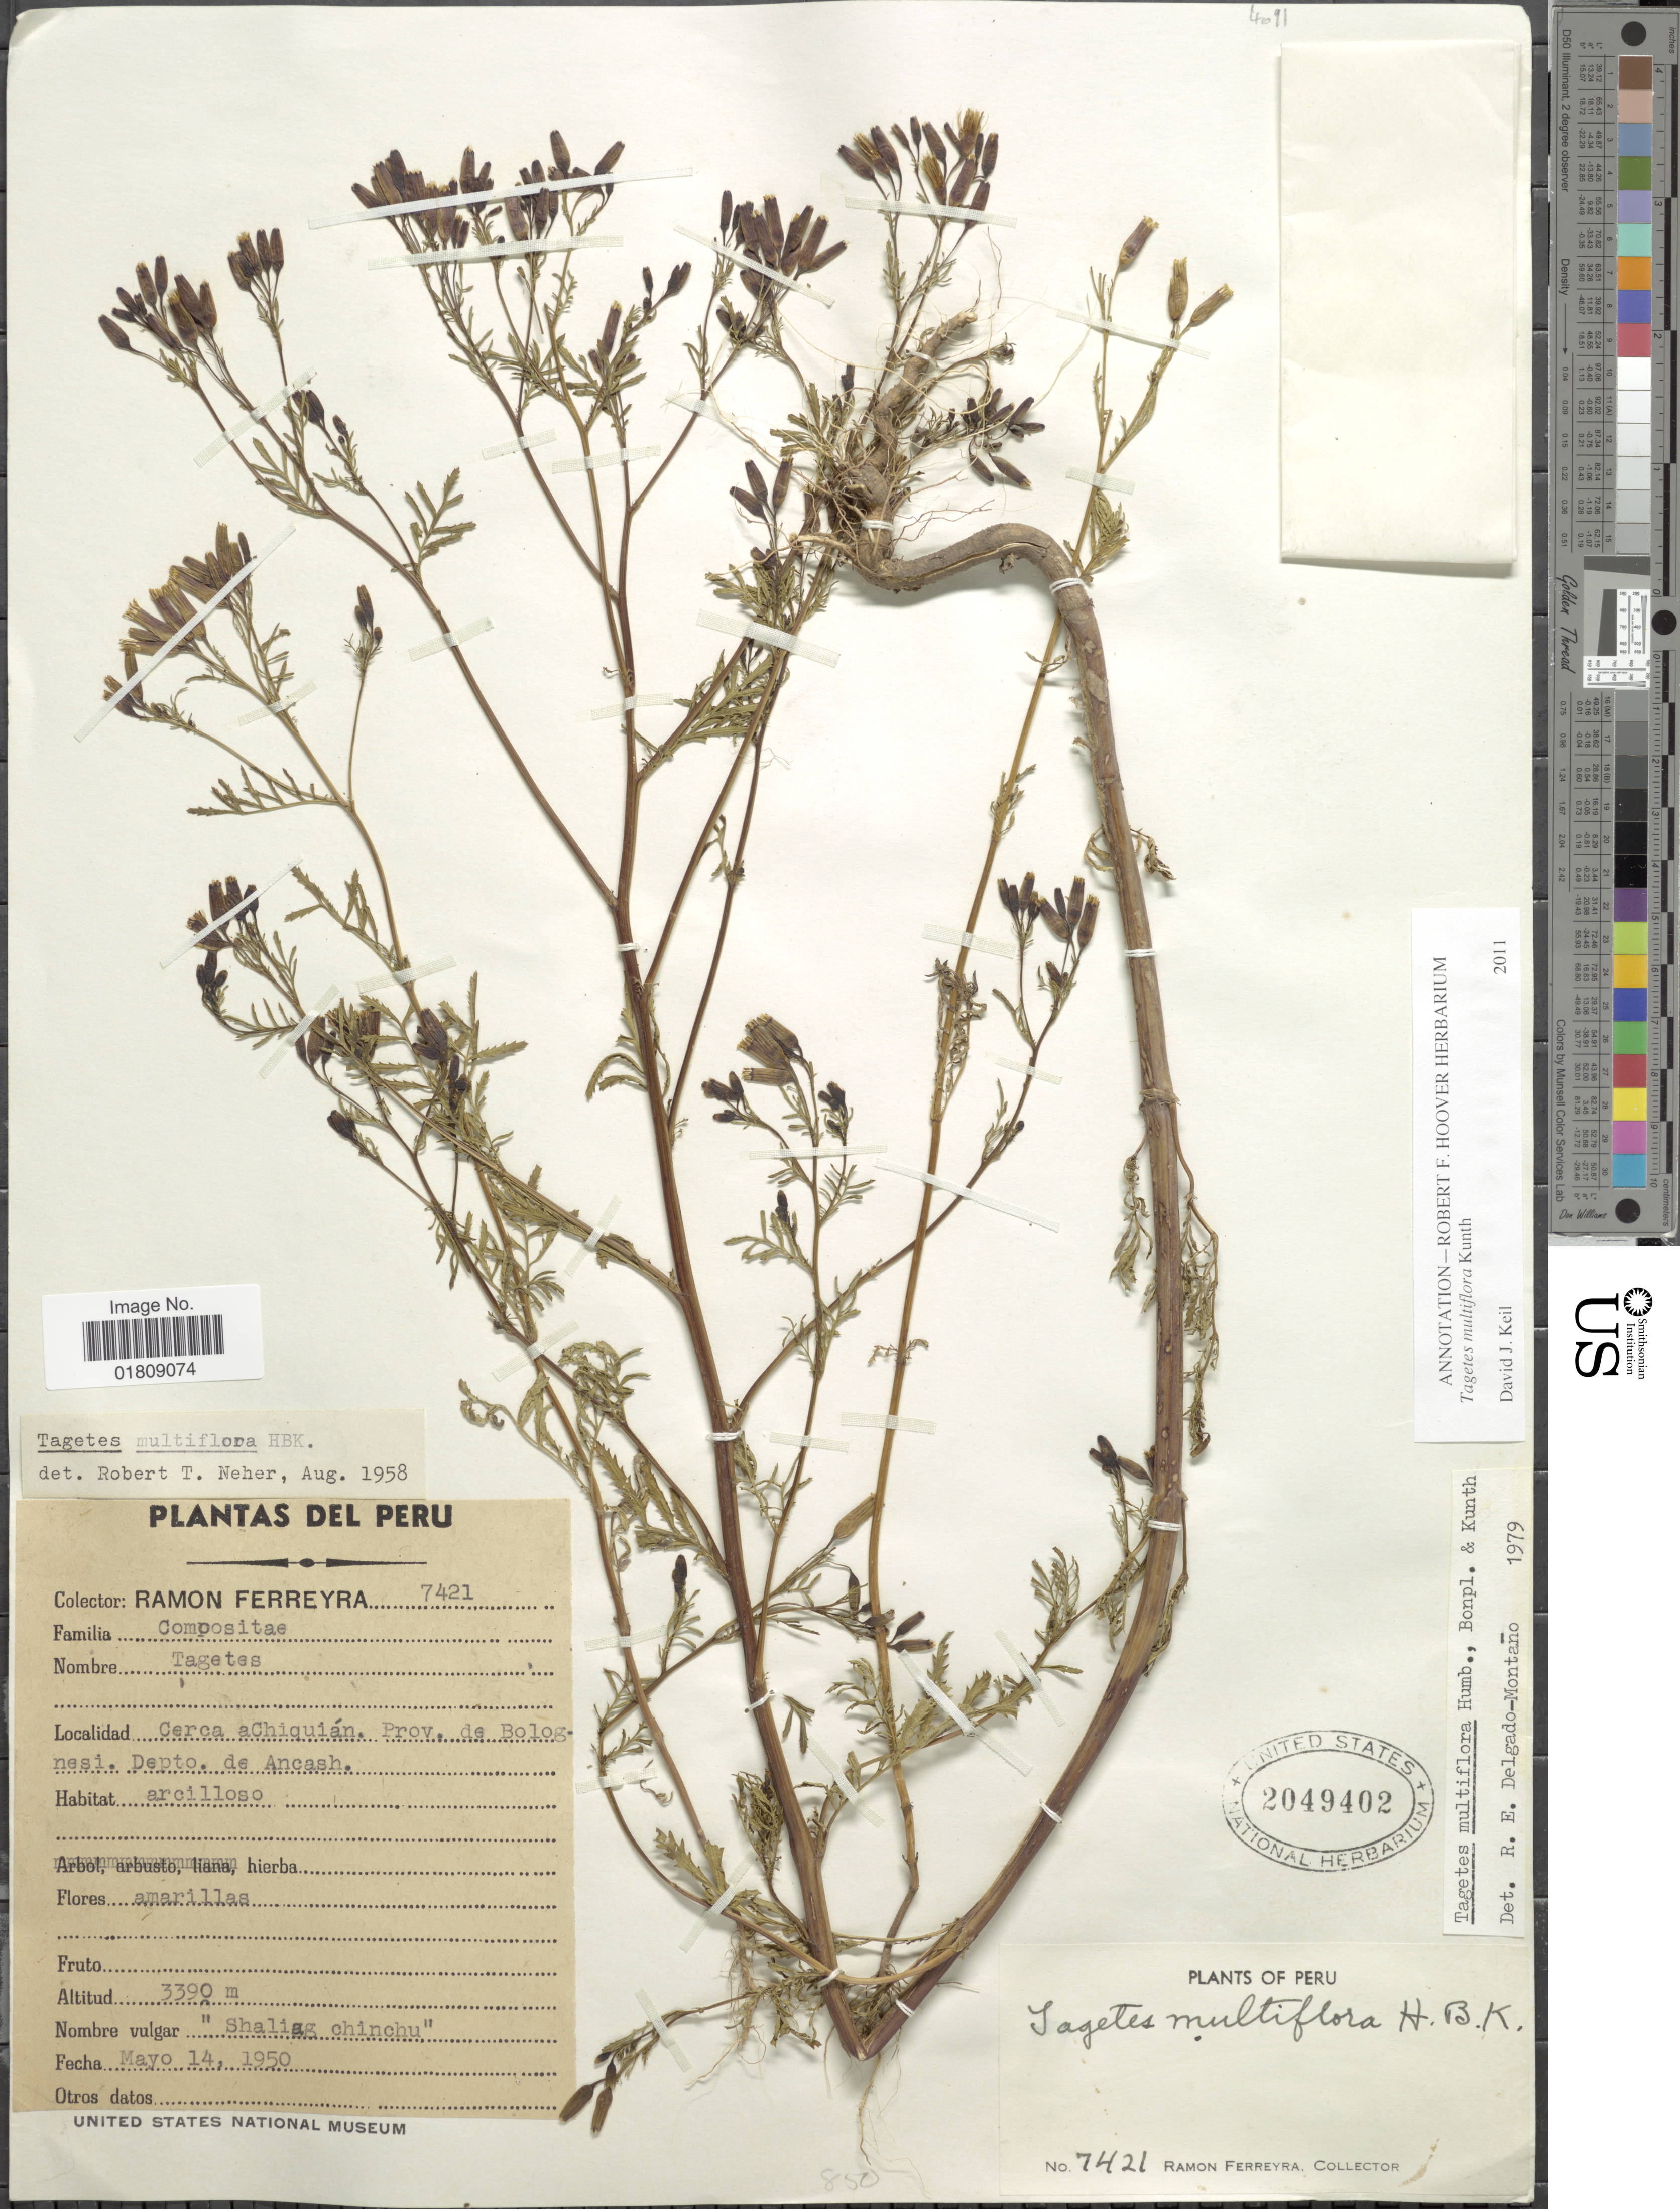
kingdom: Plantae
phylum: Tracheophyta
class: Magnoliopsida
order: Asterales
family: Asteraceae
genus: Tagetes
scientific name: Tagetes multiflora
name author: Kunth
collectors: R. A. Ferreyra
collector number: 7421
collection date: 1950-05-14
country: Peru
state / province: Ancash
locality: Cerca a Chiquian, Prov. de Bolognesi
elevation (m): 3390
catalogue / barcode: US 2049402